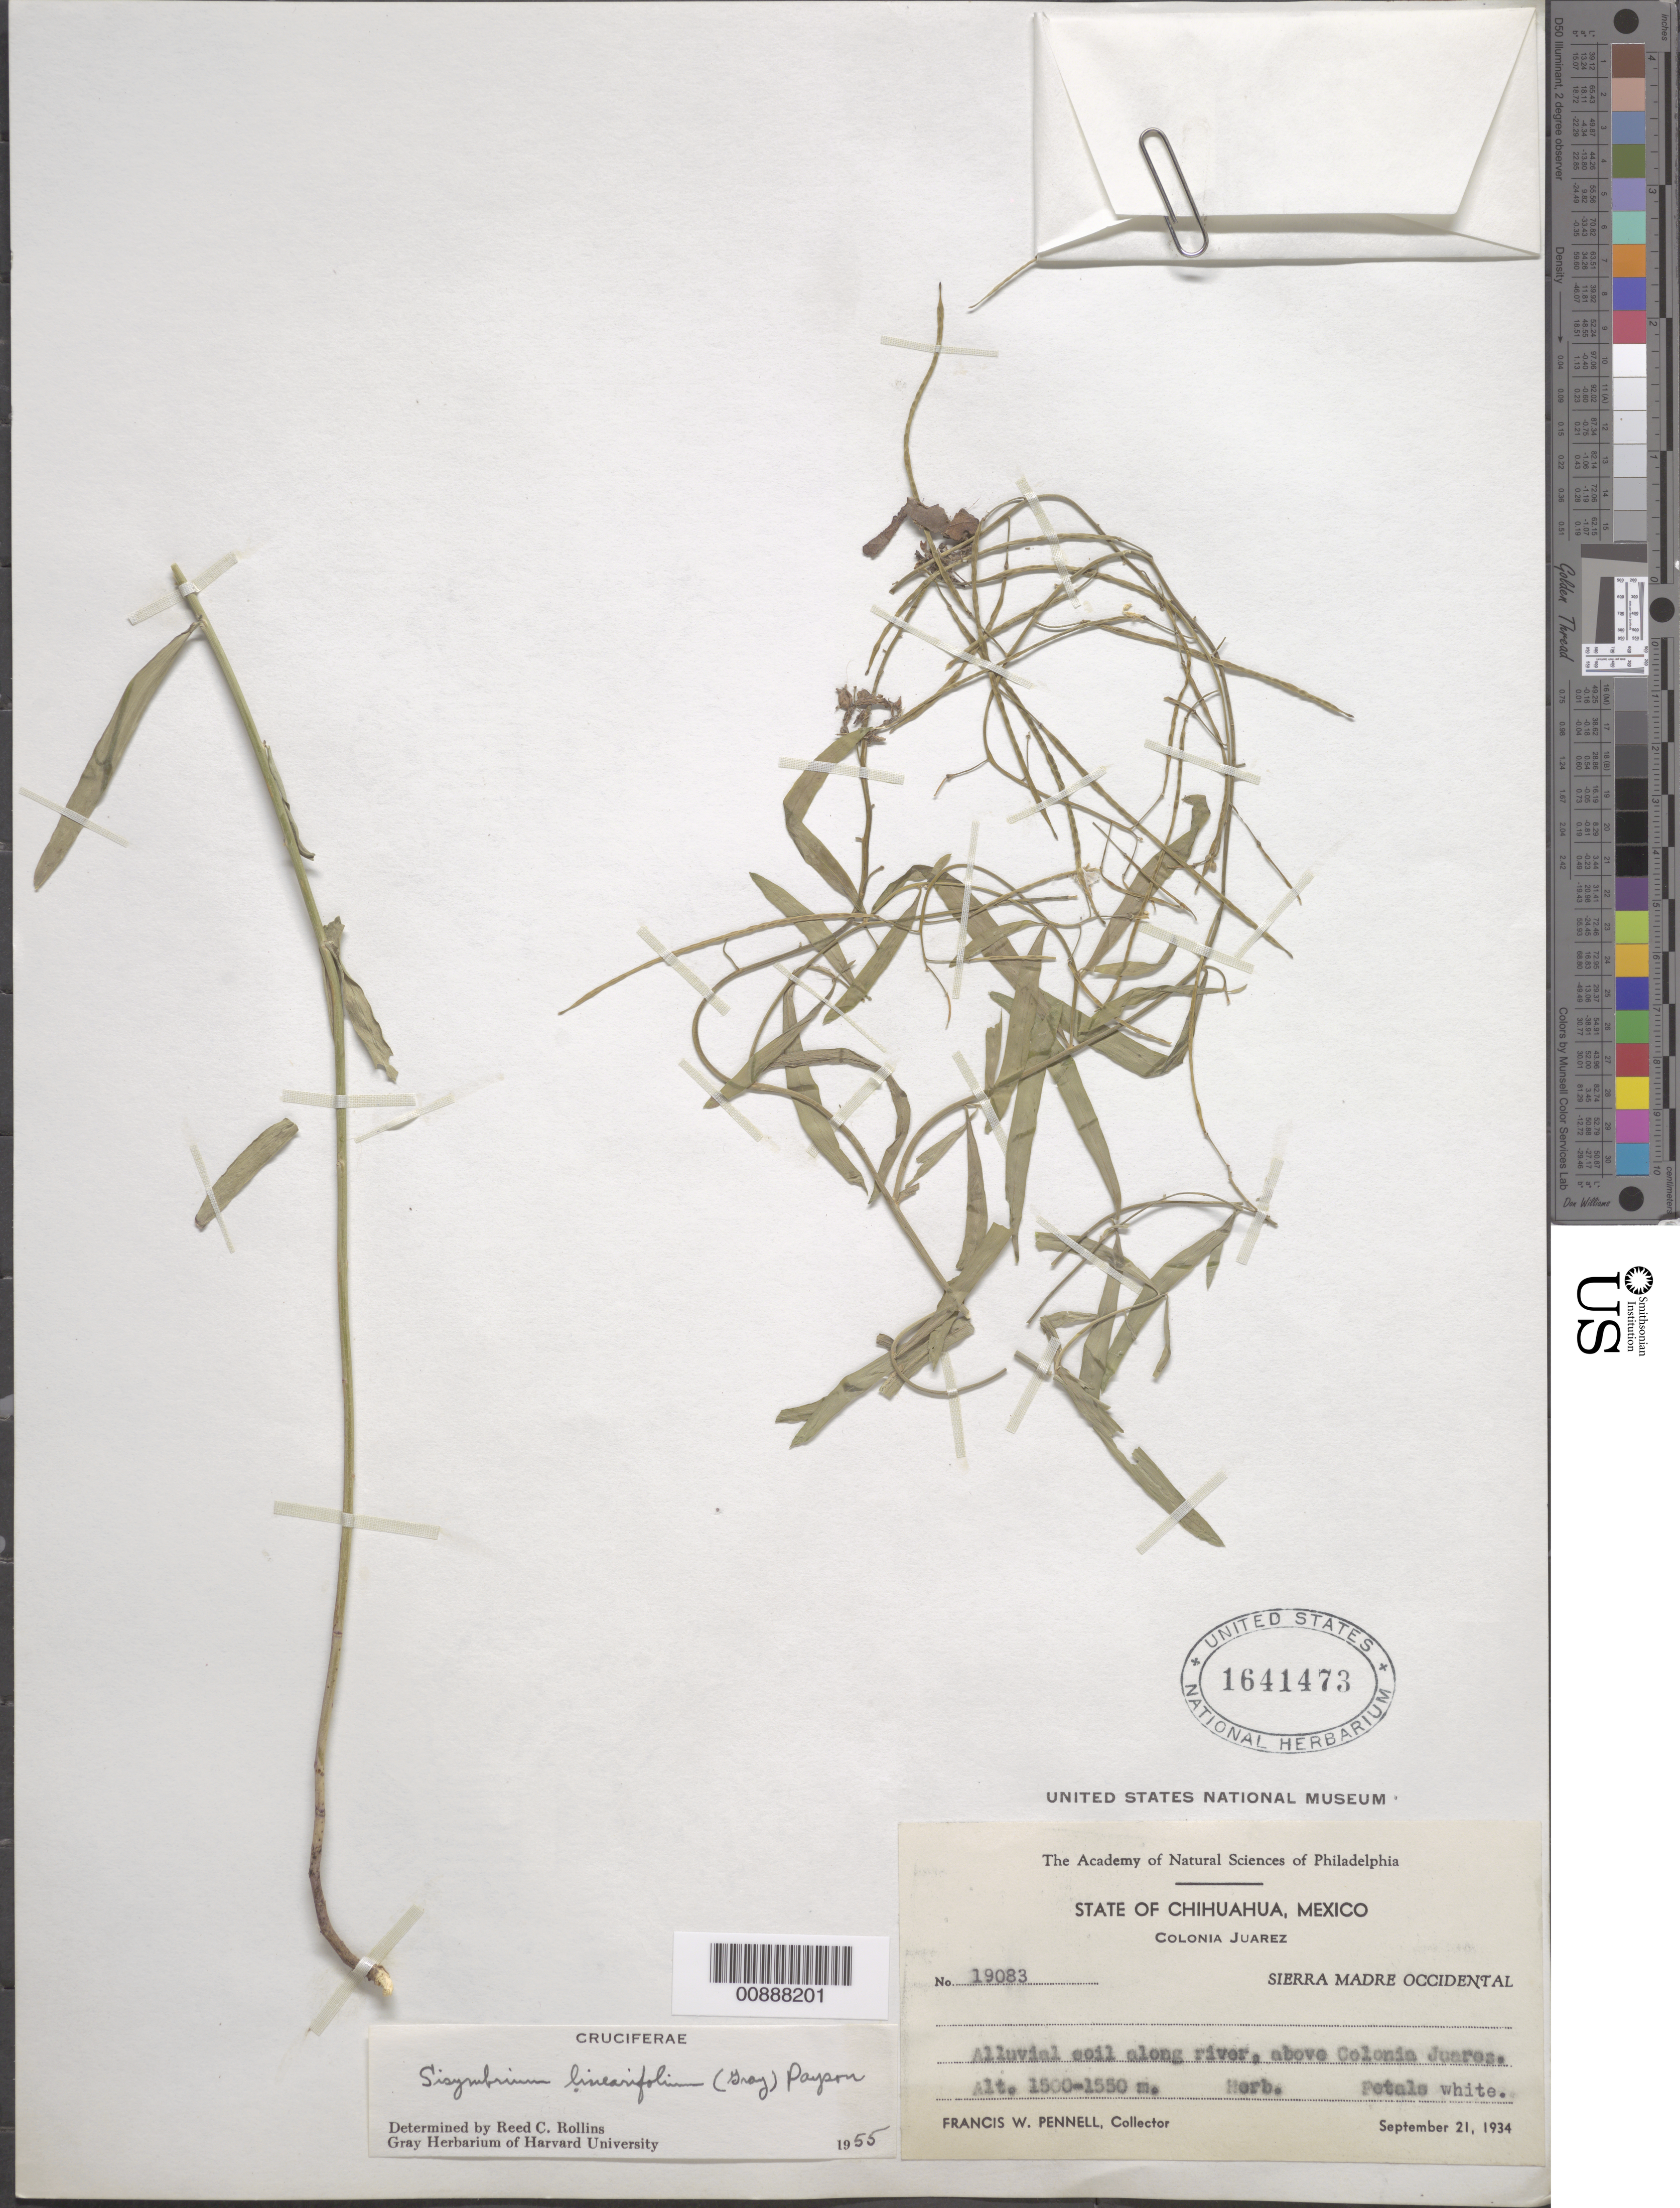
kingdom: Plantae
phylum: Tracheophyta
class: Magnoliopsida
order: Brassicales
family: Brassicaceae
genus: Sisymbrium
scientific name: Sisymbrium linearifolium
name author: (A. Gray) Payson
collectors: F. W. Pennell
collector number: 19083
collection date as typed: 21 Sep 1934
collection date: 1934-09-21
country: Mexico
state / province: Chihuahua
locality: Along river above Colonia Juárez, Sierra Madre Occidental, Chihuahua.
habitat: Alluvial soil along river.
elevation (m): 1550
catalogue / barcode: US 1641473